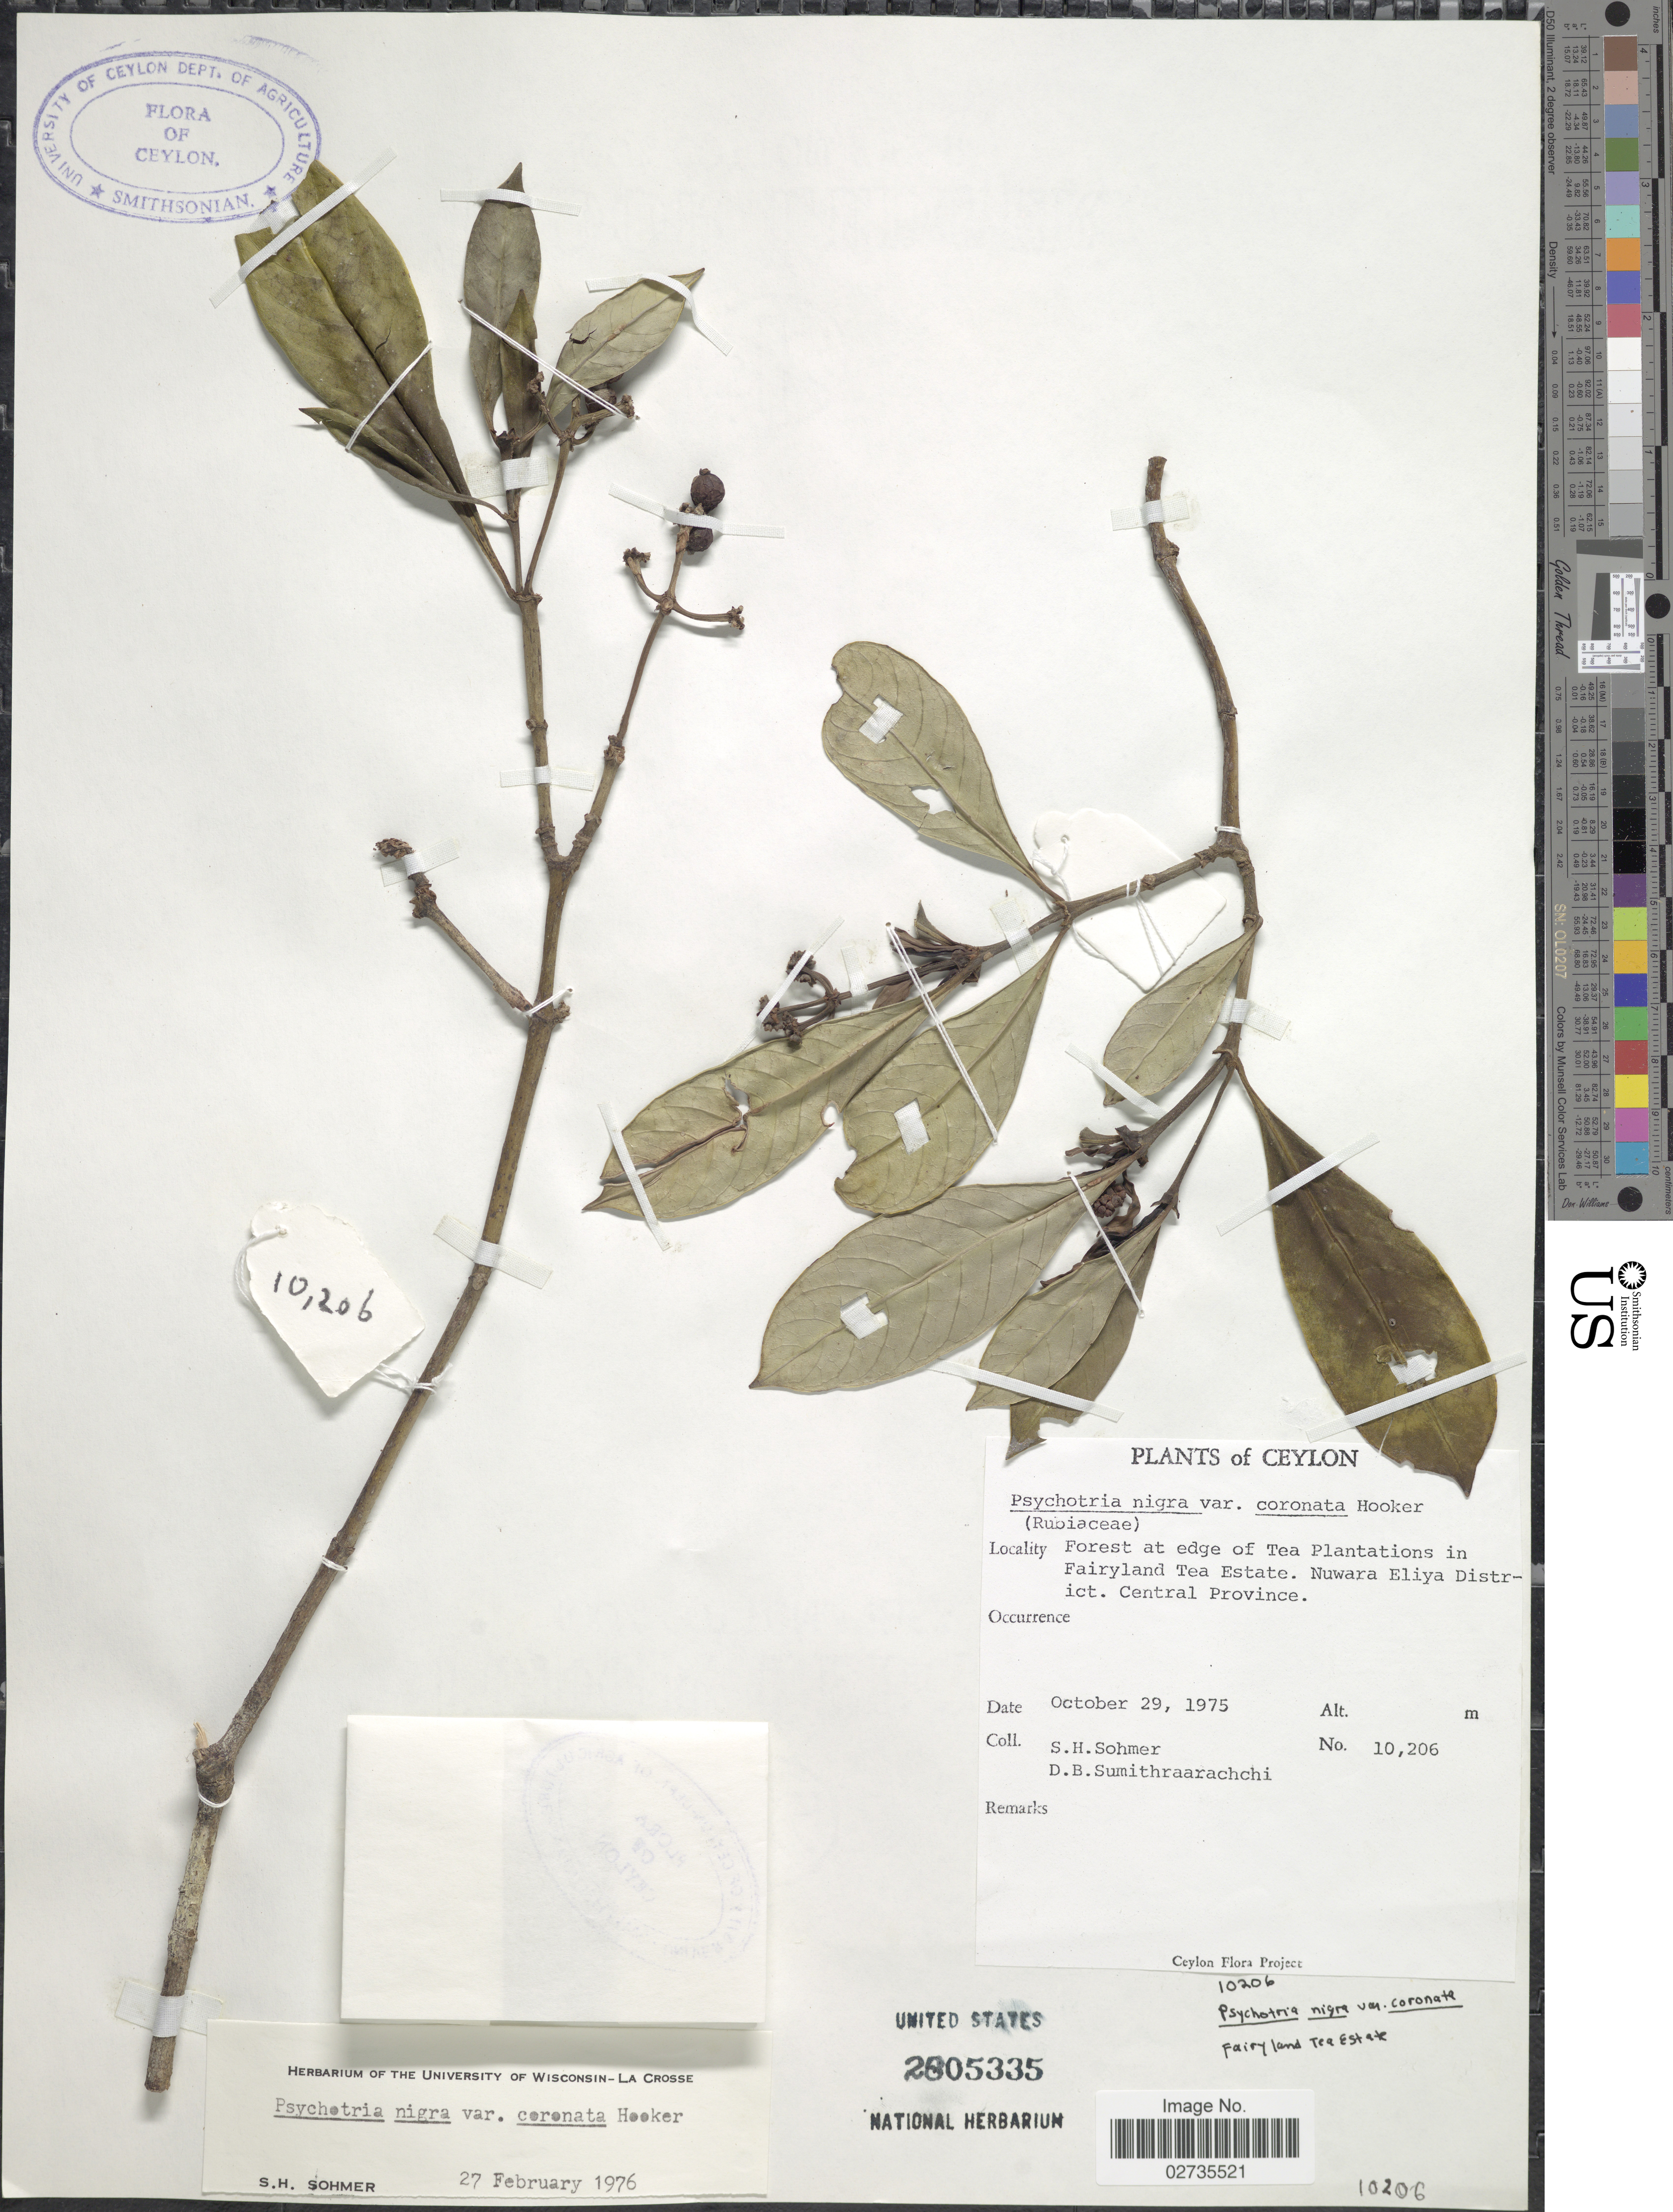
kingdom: Plantae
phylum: Tracheophyta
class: Magnoliopsida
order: Gentianales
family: Rubiaceae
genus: Psychotria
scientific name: Psychotria nigra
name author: (Gaertn.) Alston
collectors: S. H. Sohmer & D. B. Sumithraarachchi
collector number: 10206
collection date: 1975-10-29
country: Sri Lanka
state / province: Central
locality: Ceylon. At edge of Tea Plantations in Fairyland Tea Estate. Nuwara Eliya District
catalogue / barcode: US 2805335